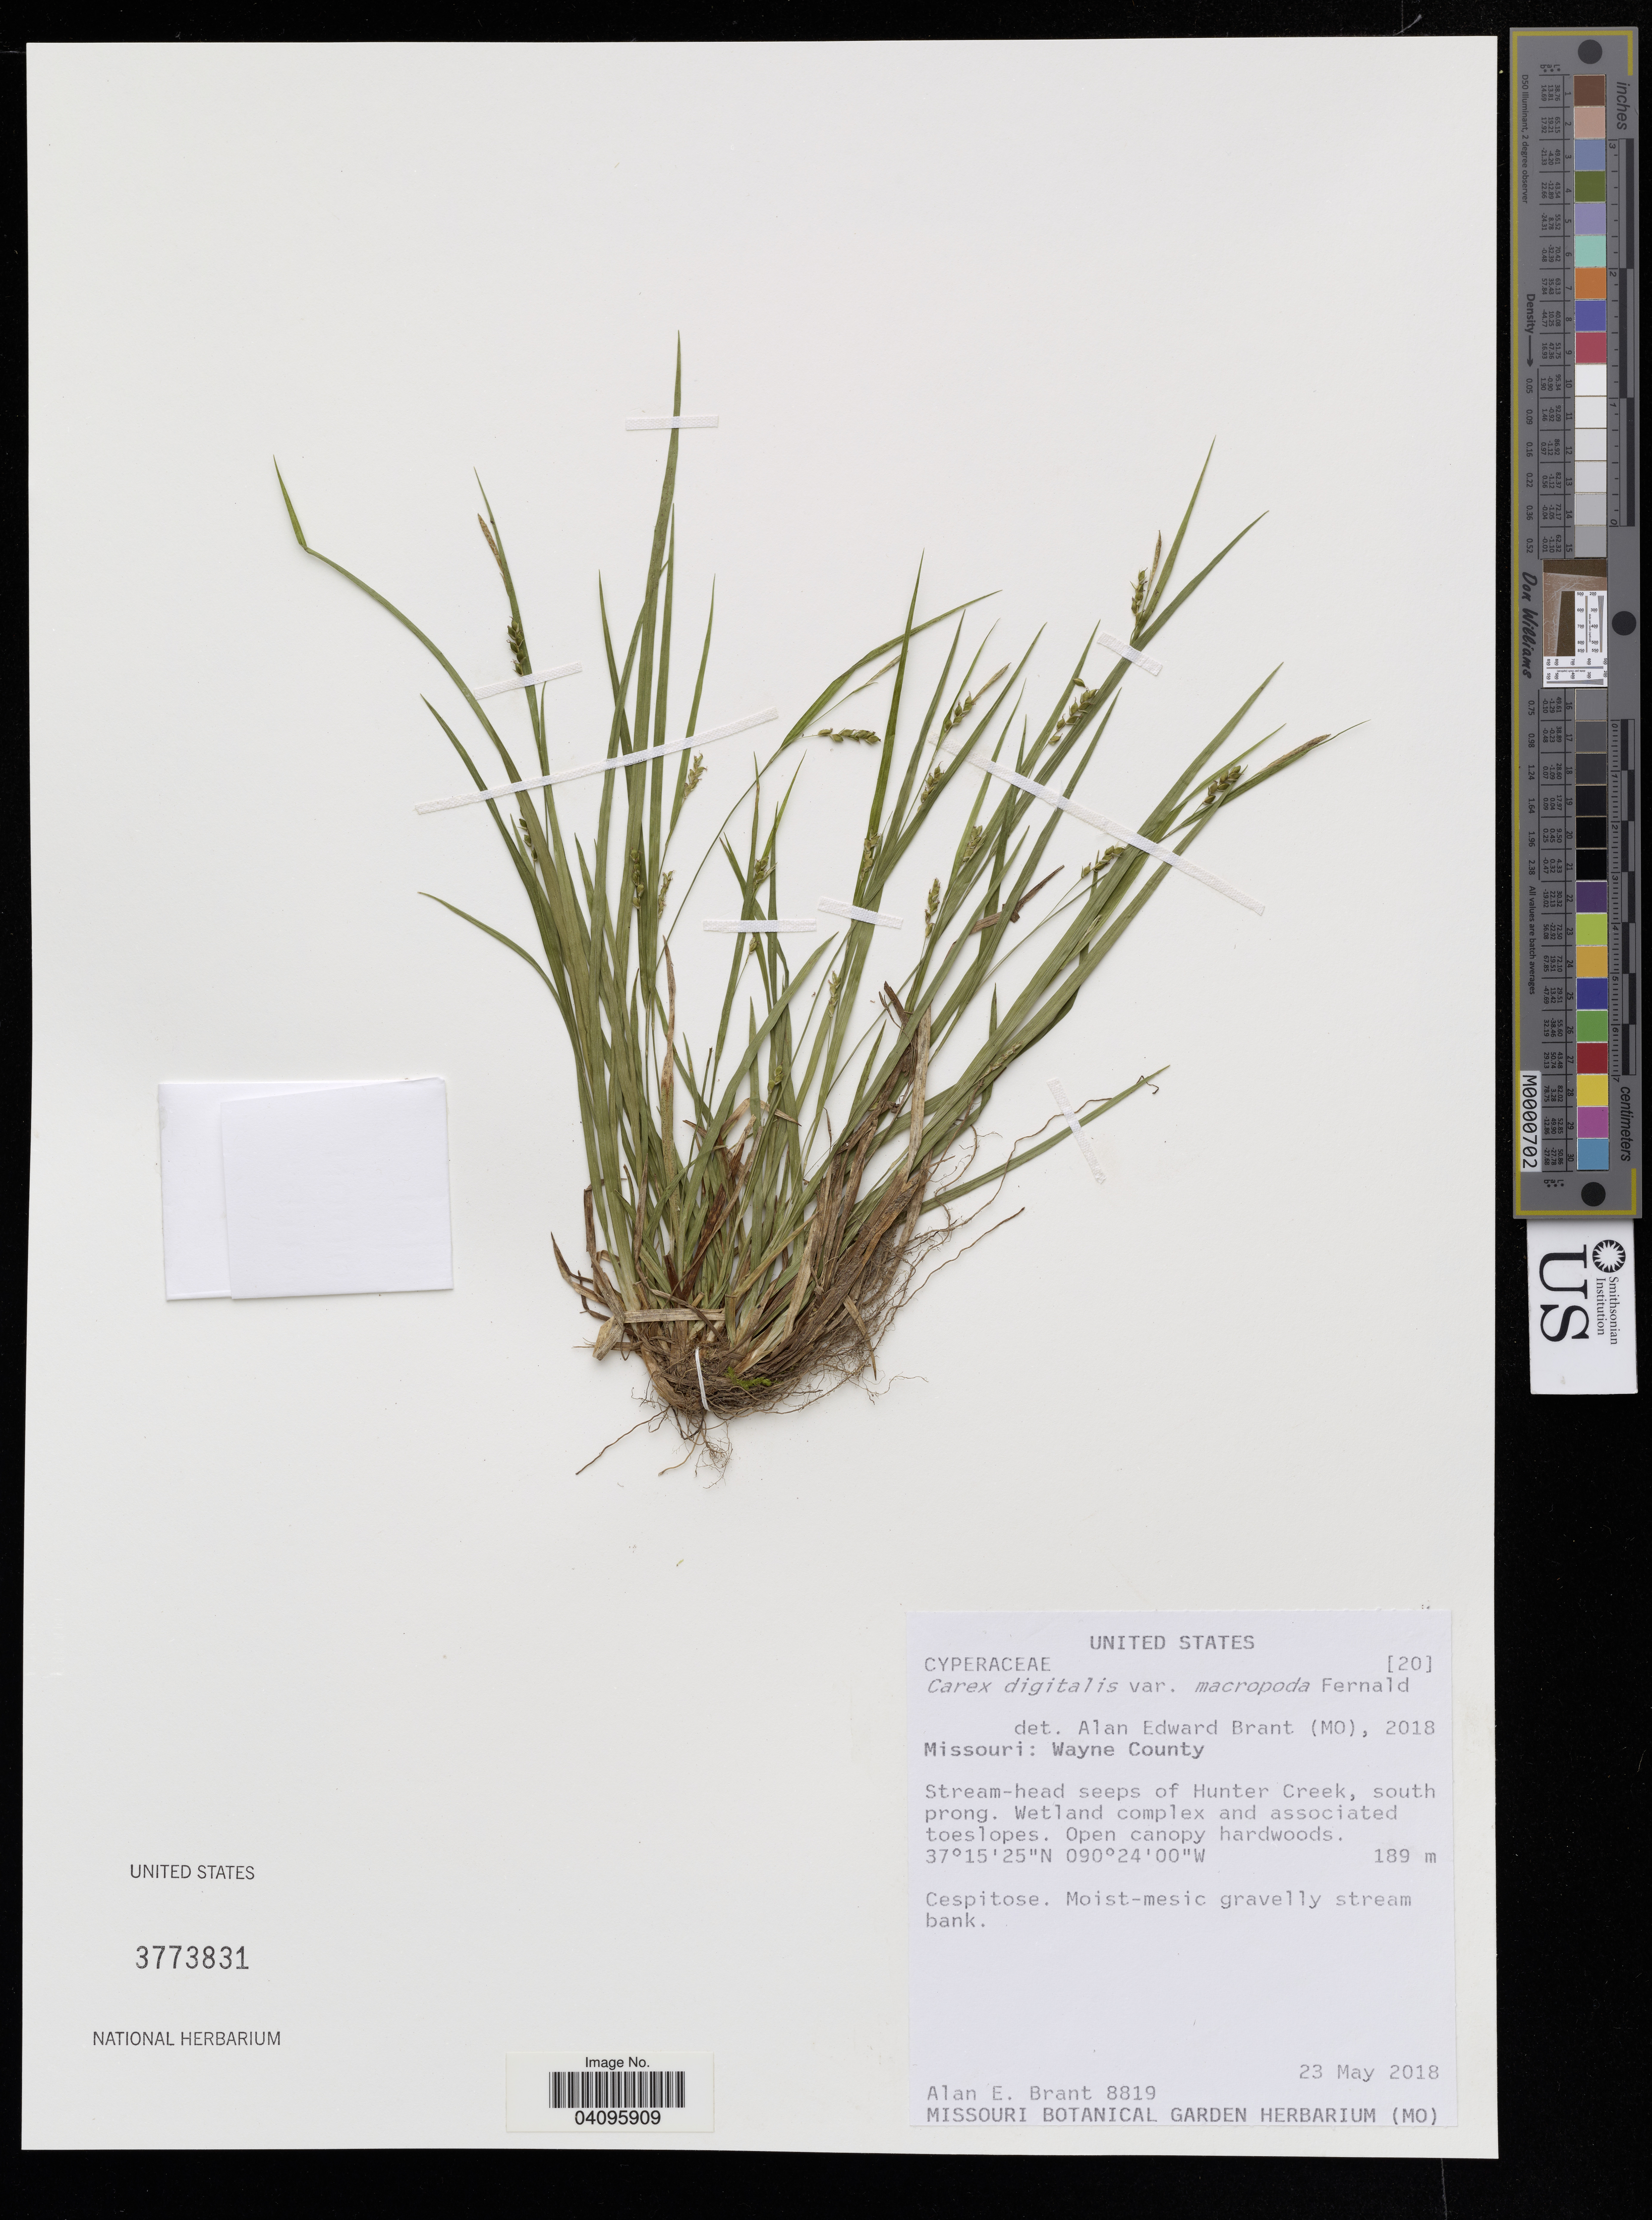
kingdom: Plantae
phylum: Tracheophyta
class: Liliopsida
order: Poales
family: Cyperaceae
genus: Carex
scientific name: Carex digitalis var. macropoda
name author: Fernald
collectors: A. Brant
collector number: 8819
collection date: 2018-05-23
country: United States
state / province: Missouri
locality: Wayne County. Stream-head seeps of Hunter Creek, south prong. Wetland complex and associated toeslopes.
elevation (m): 189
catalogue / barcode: US 3773831